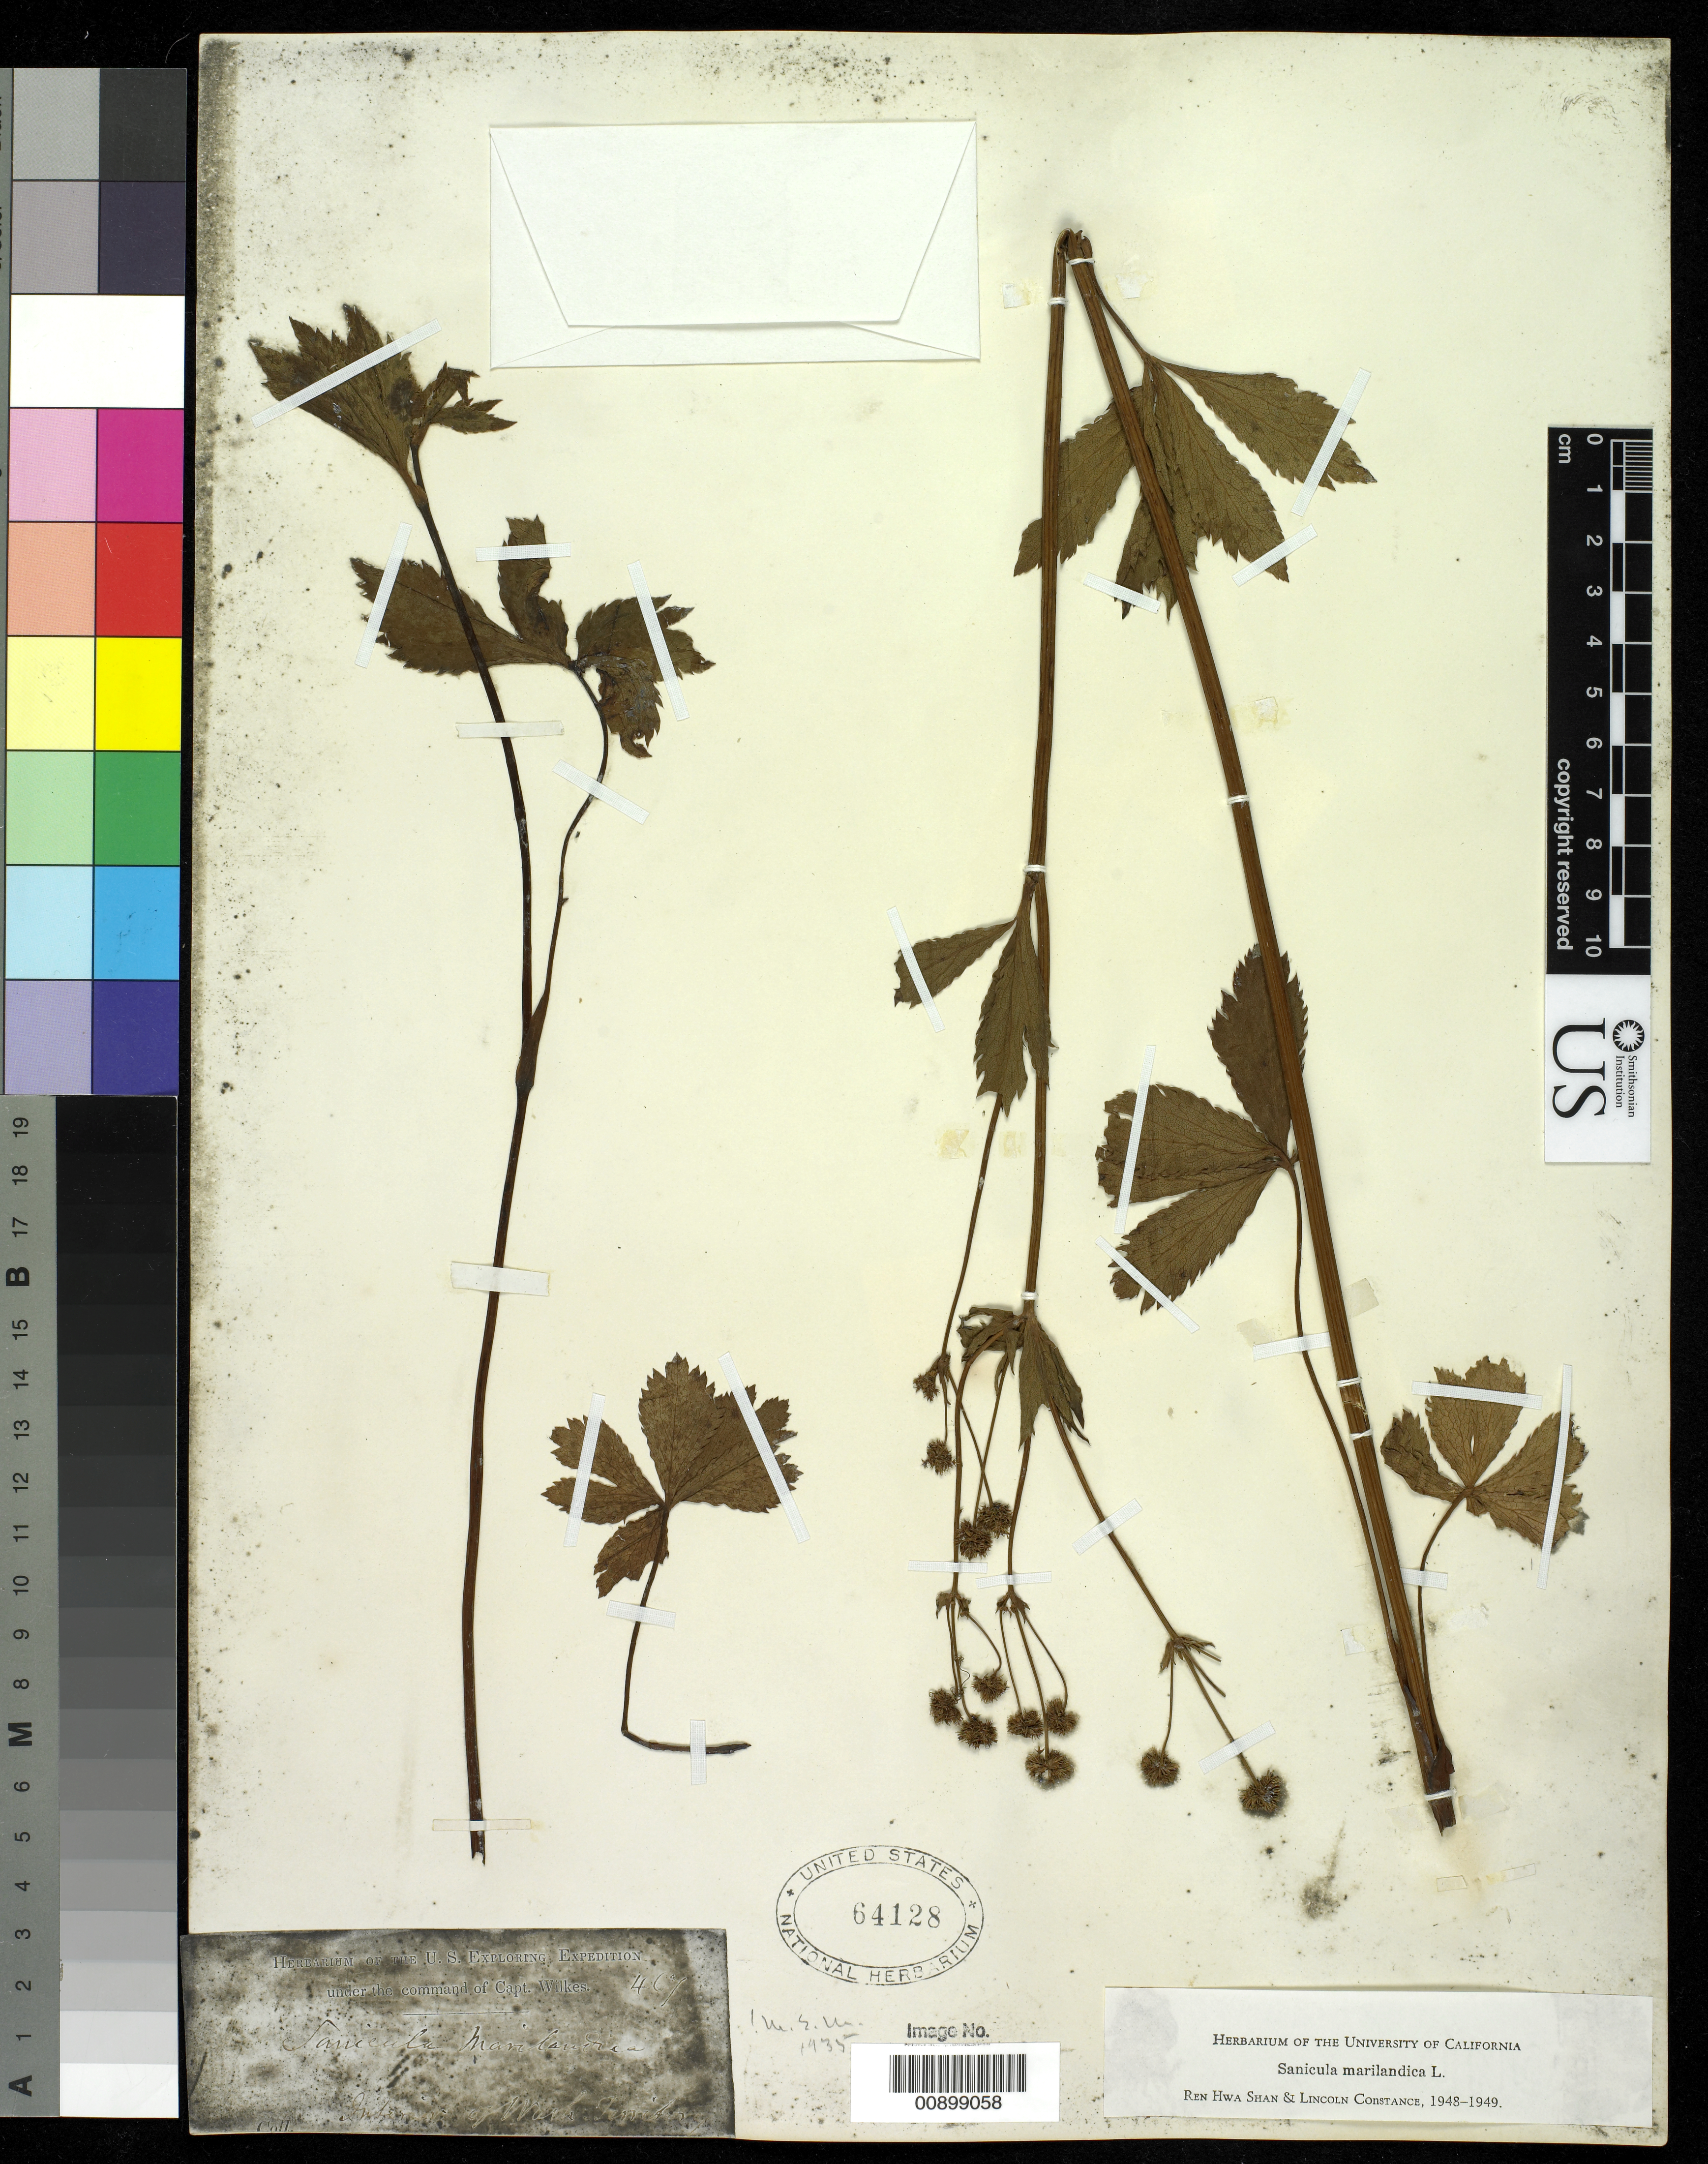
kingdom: Plantae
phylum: Tracheophyta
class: Magnoliopsida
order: Apiales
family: Apiaceae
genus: Sanicula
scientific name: Sanicula marilandica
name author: L.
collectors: Wilkes Explor. Exped.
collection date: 1838/1842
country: United States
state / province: Washington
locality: Interior of Wash. Territory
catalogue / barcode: US 64128